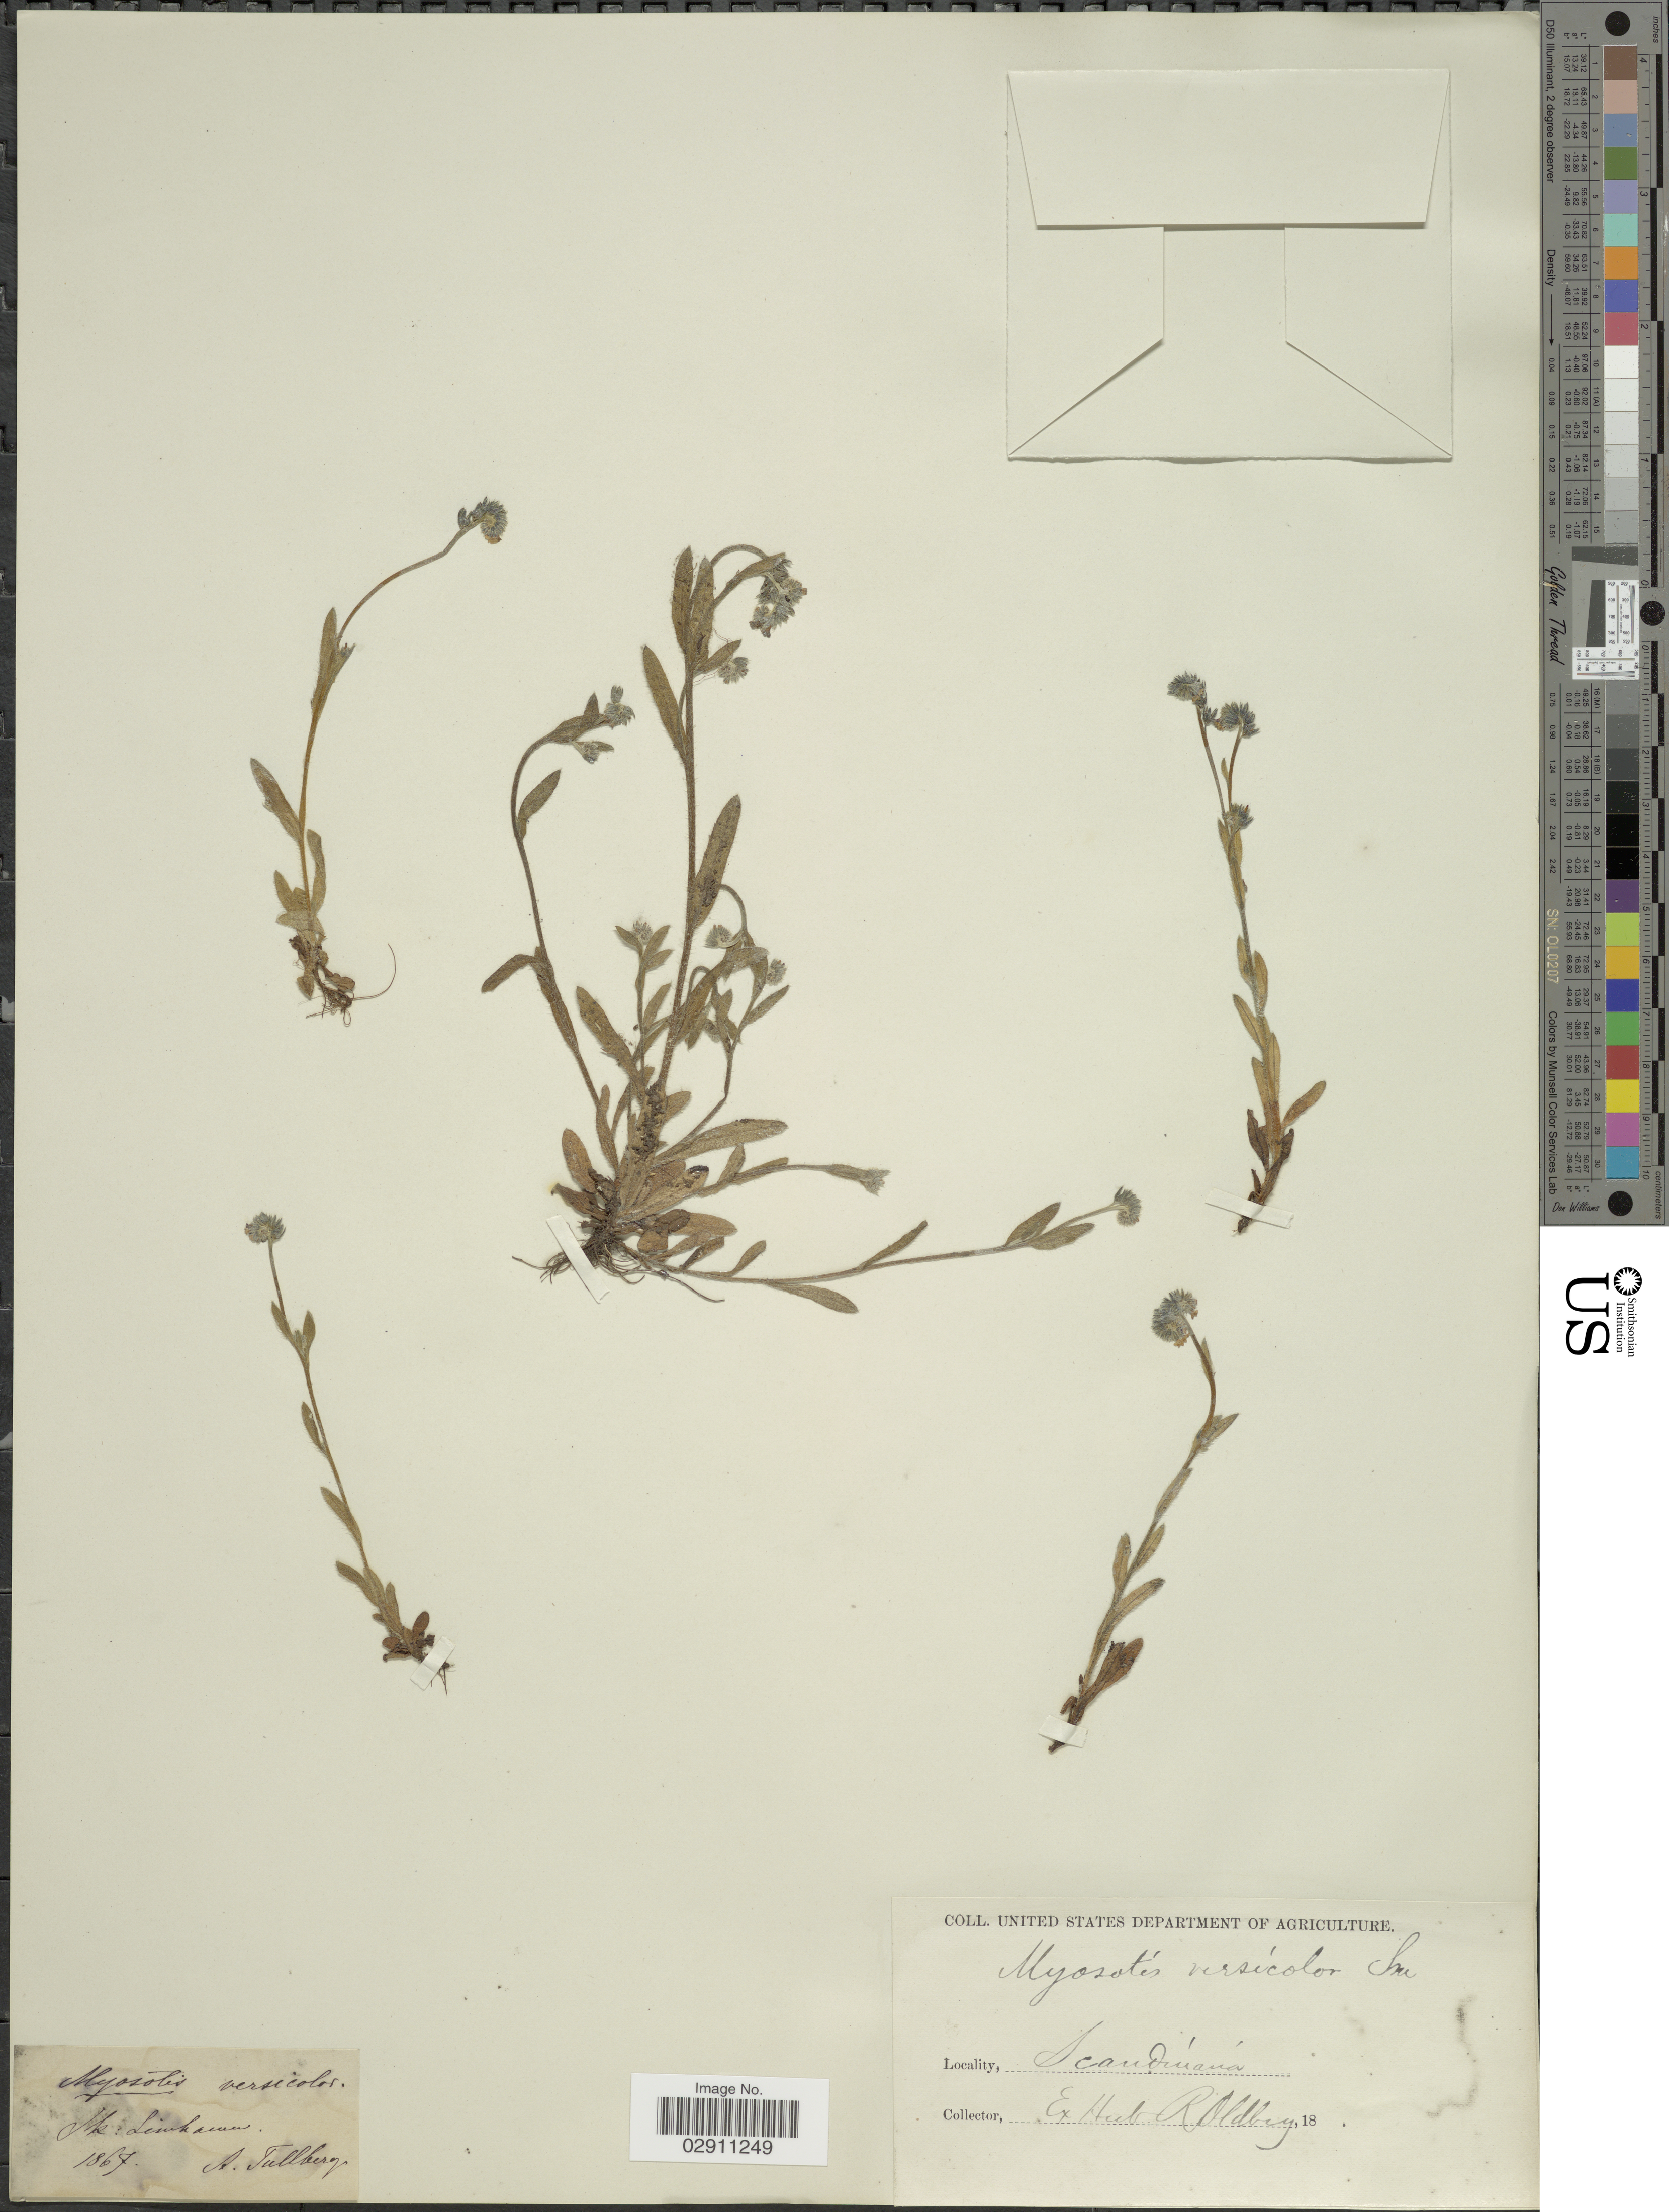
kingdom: Plantae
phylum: Tracheophyta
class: Magnoliopsida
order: Boraginales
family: Boraginaceae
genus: Myosotis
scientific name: Myosotis discolor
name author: Pers.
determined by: Goldman, Doug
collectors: T. Tullberg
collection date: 1867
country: Sweden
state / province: Skåne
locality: Acanduiana, Limhamn.